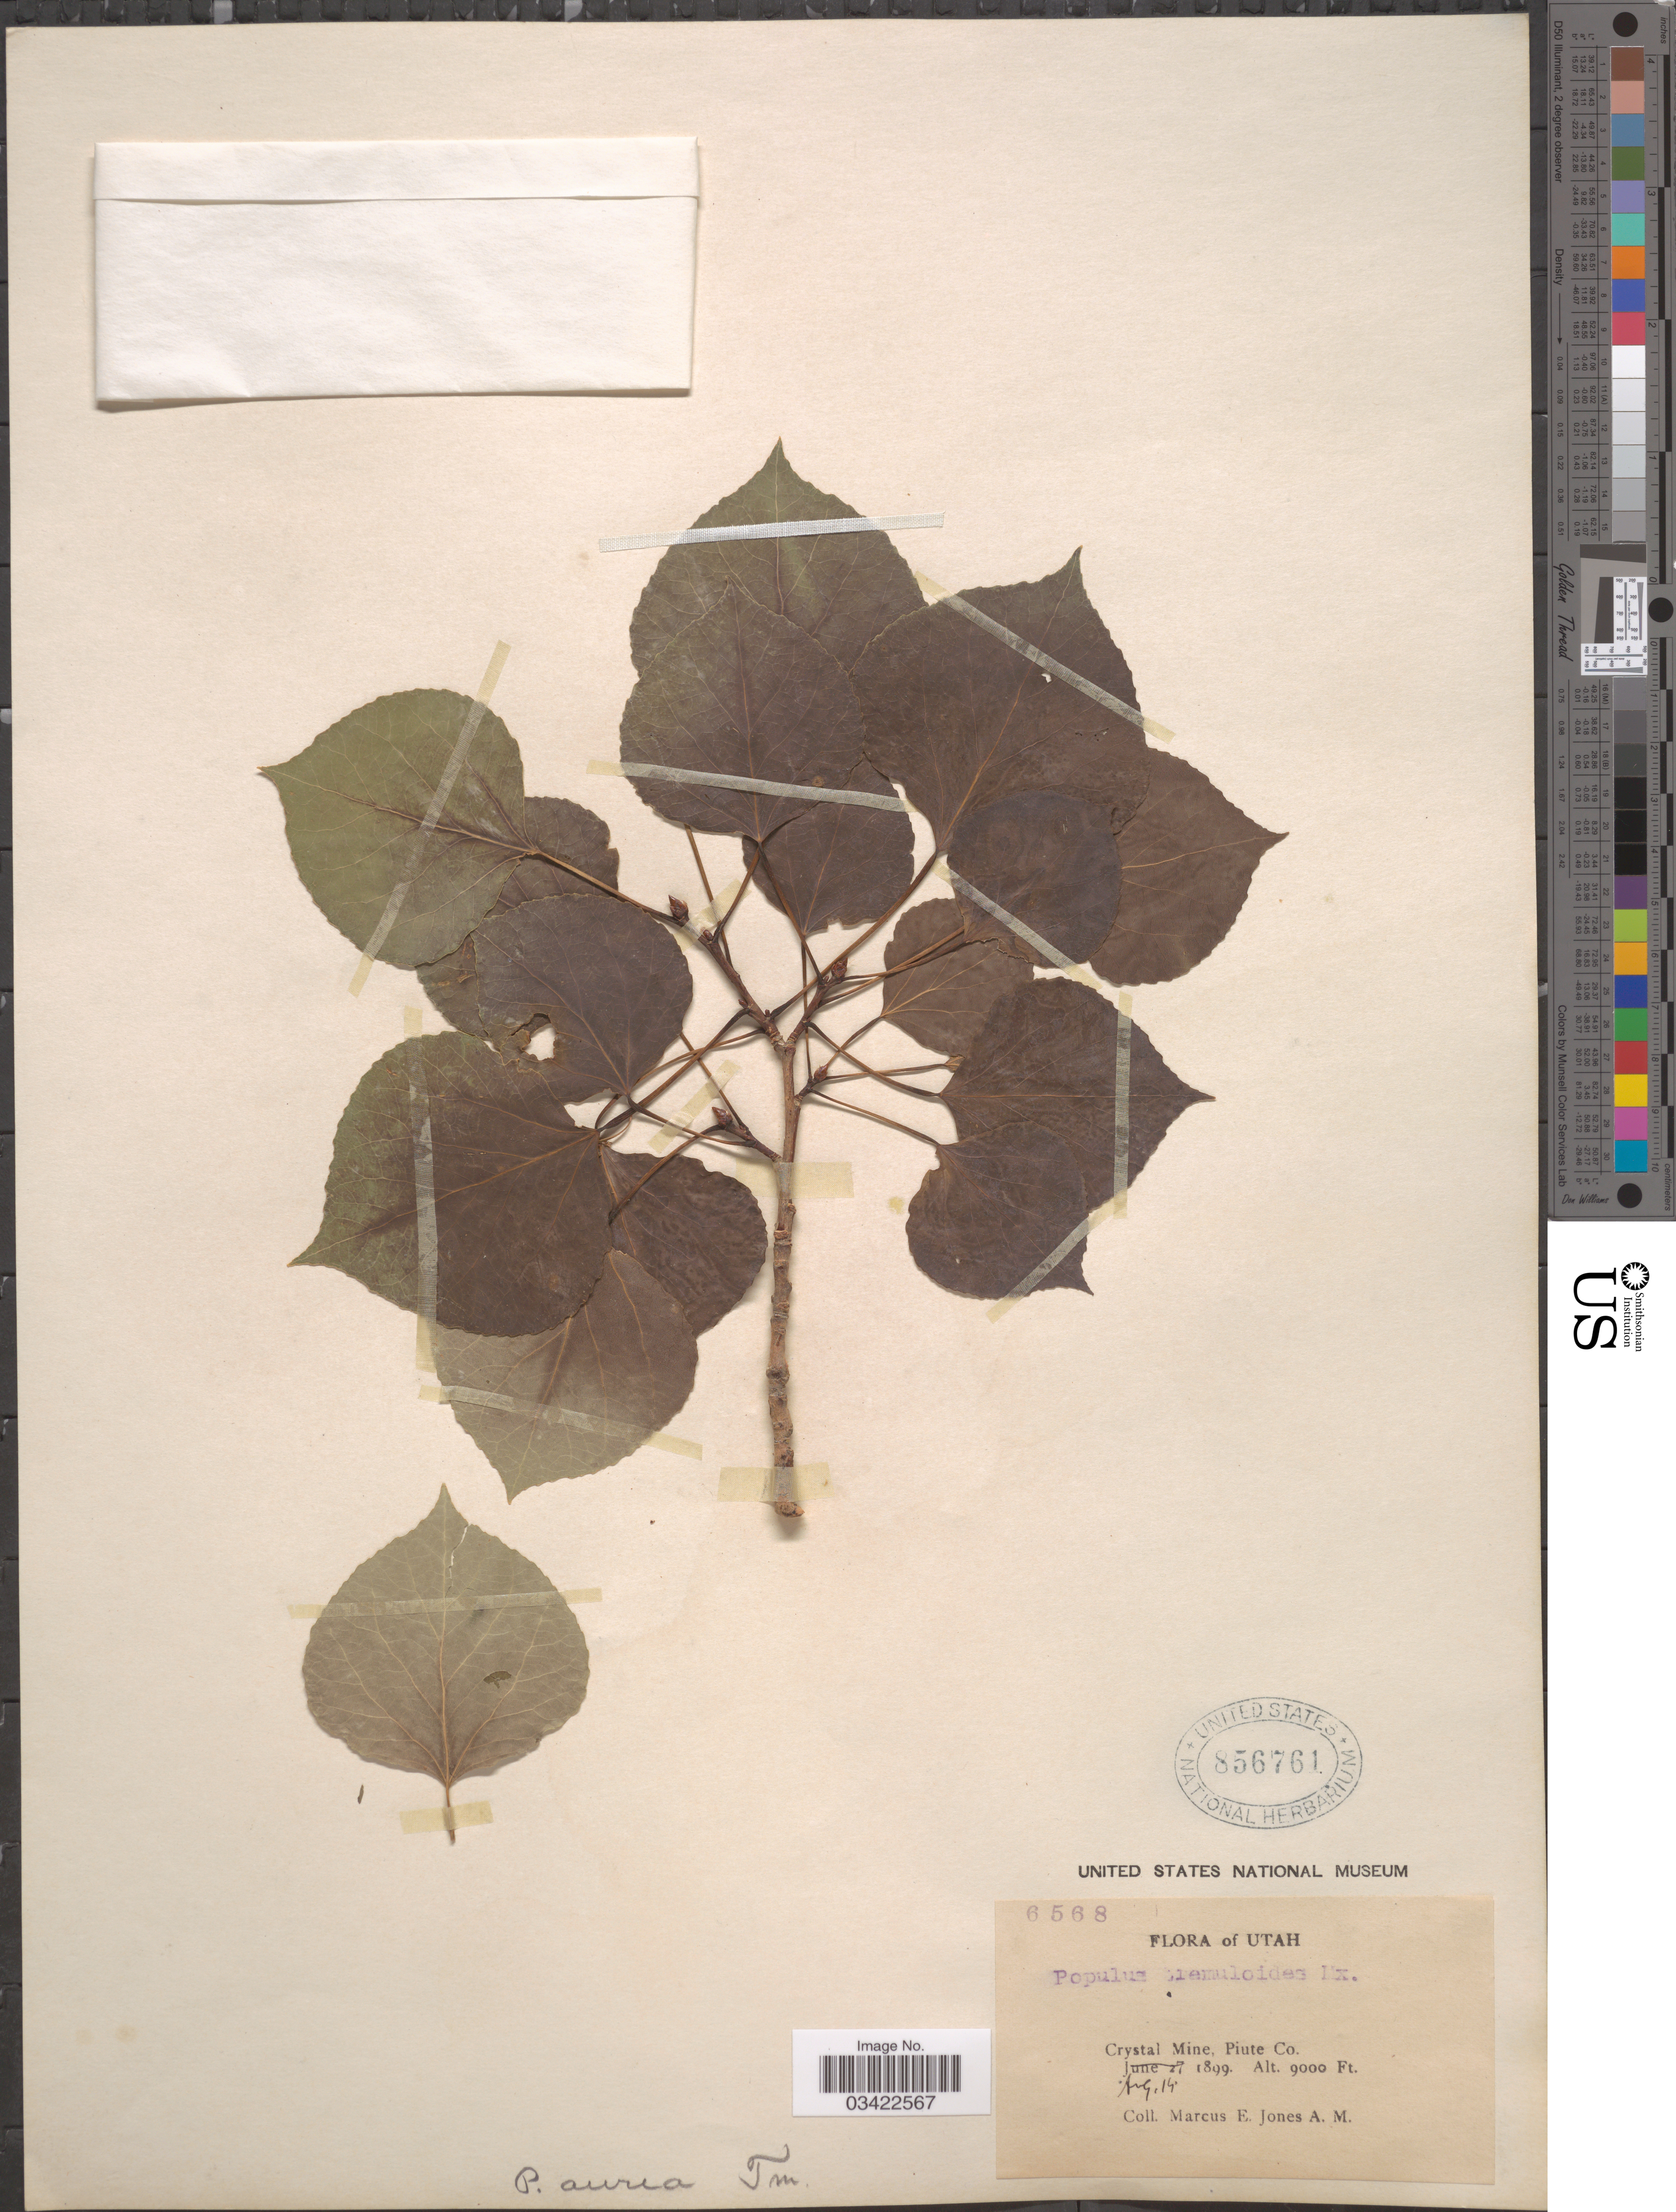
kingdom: Plantae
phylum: Tracheophyta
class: Magnoliopsida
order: Malpighiales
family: Salicaceae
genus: Populus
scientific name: Populus tremuloides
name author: Michx.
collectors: M. E. Jones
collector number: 6568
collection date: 1899-08-14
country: United States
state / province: Utah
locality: Crystal Mine, Piute Co.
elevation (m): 2743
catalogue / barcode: US 856761